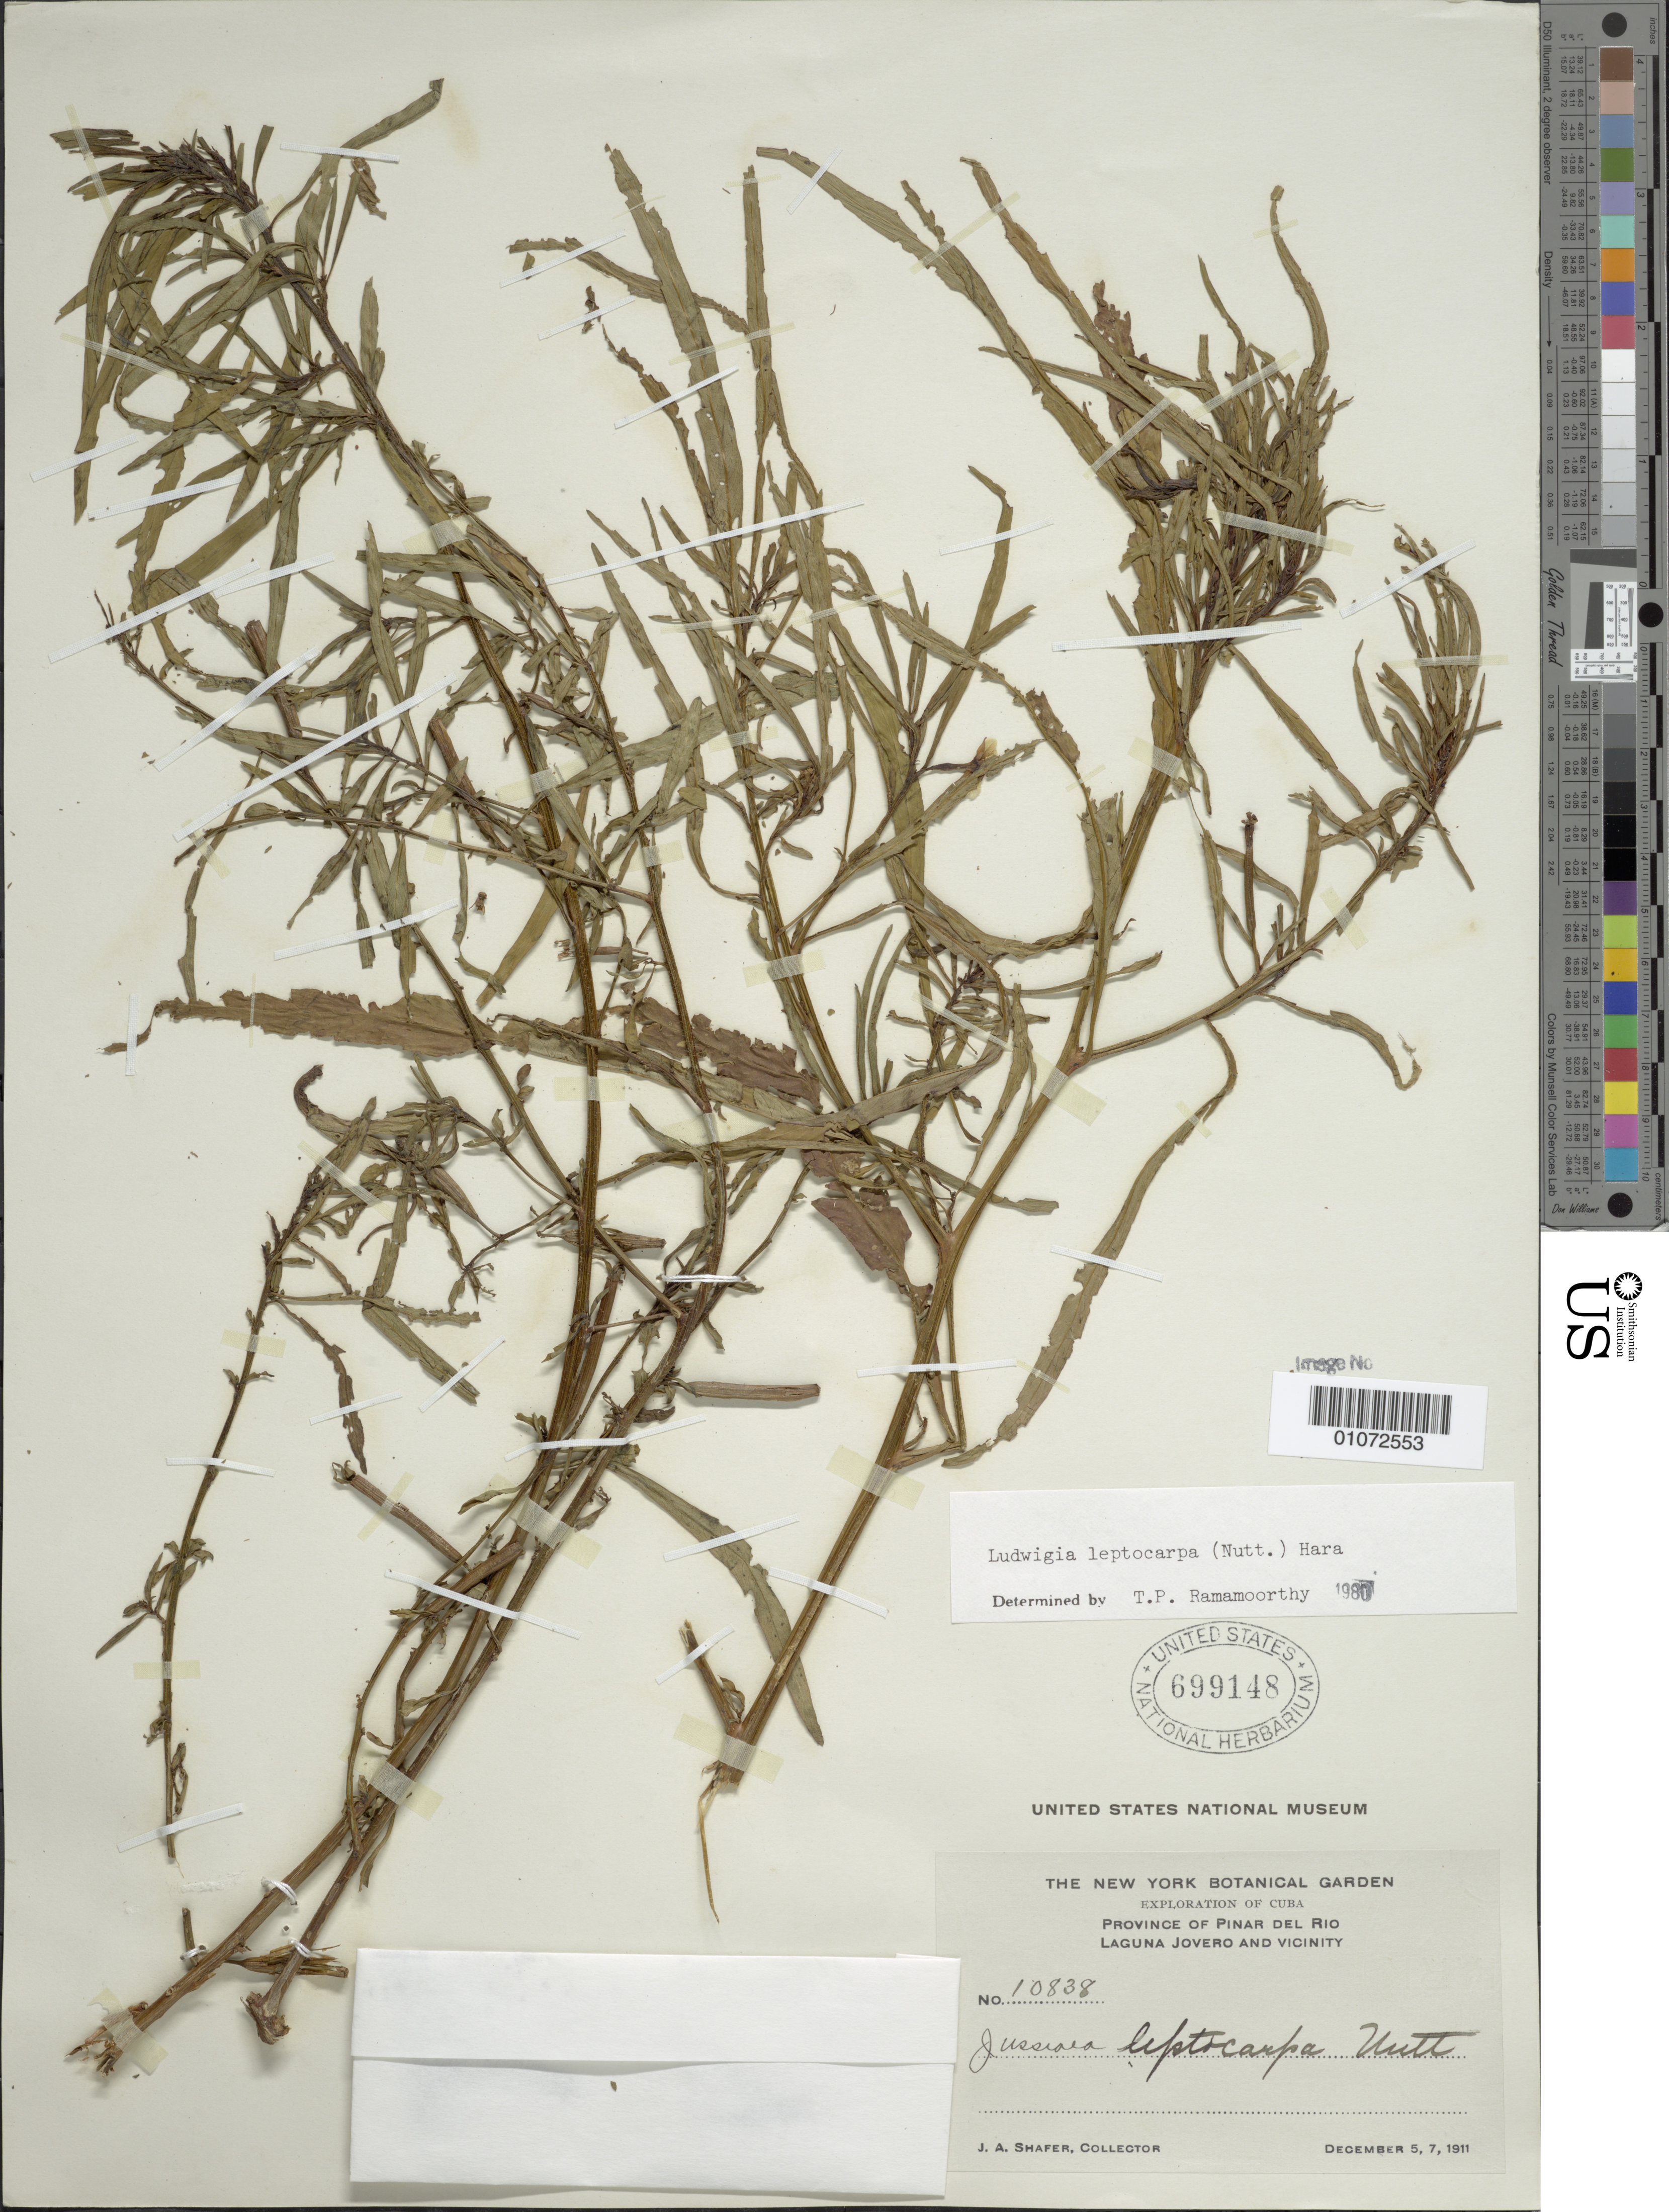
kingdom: Plantae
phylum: Tracheophyta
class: Magnoliopsida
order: Myrtales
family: Onagraceae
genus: Ludwigia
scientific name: Ludwigia leptocarpa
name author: (Nutt.) H. Hara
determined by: Ramamoorthy, T. P.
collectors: J. A. Shafer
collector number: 10838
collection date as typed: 05 Dec 1911 and 07 Dec 1911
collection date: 1911-12-05,1911-12-07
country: Cuba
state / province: Pinar del Rio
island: Cuba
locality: Laguna Jovero and Vicinity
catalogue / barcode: US 699148